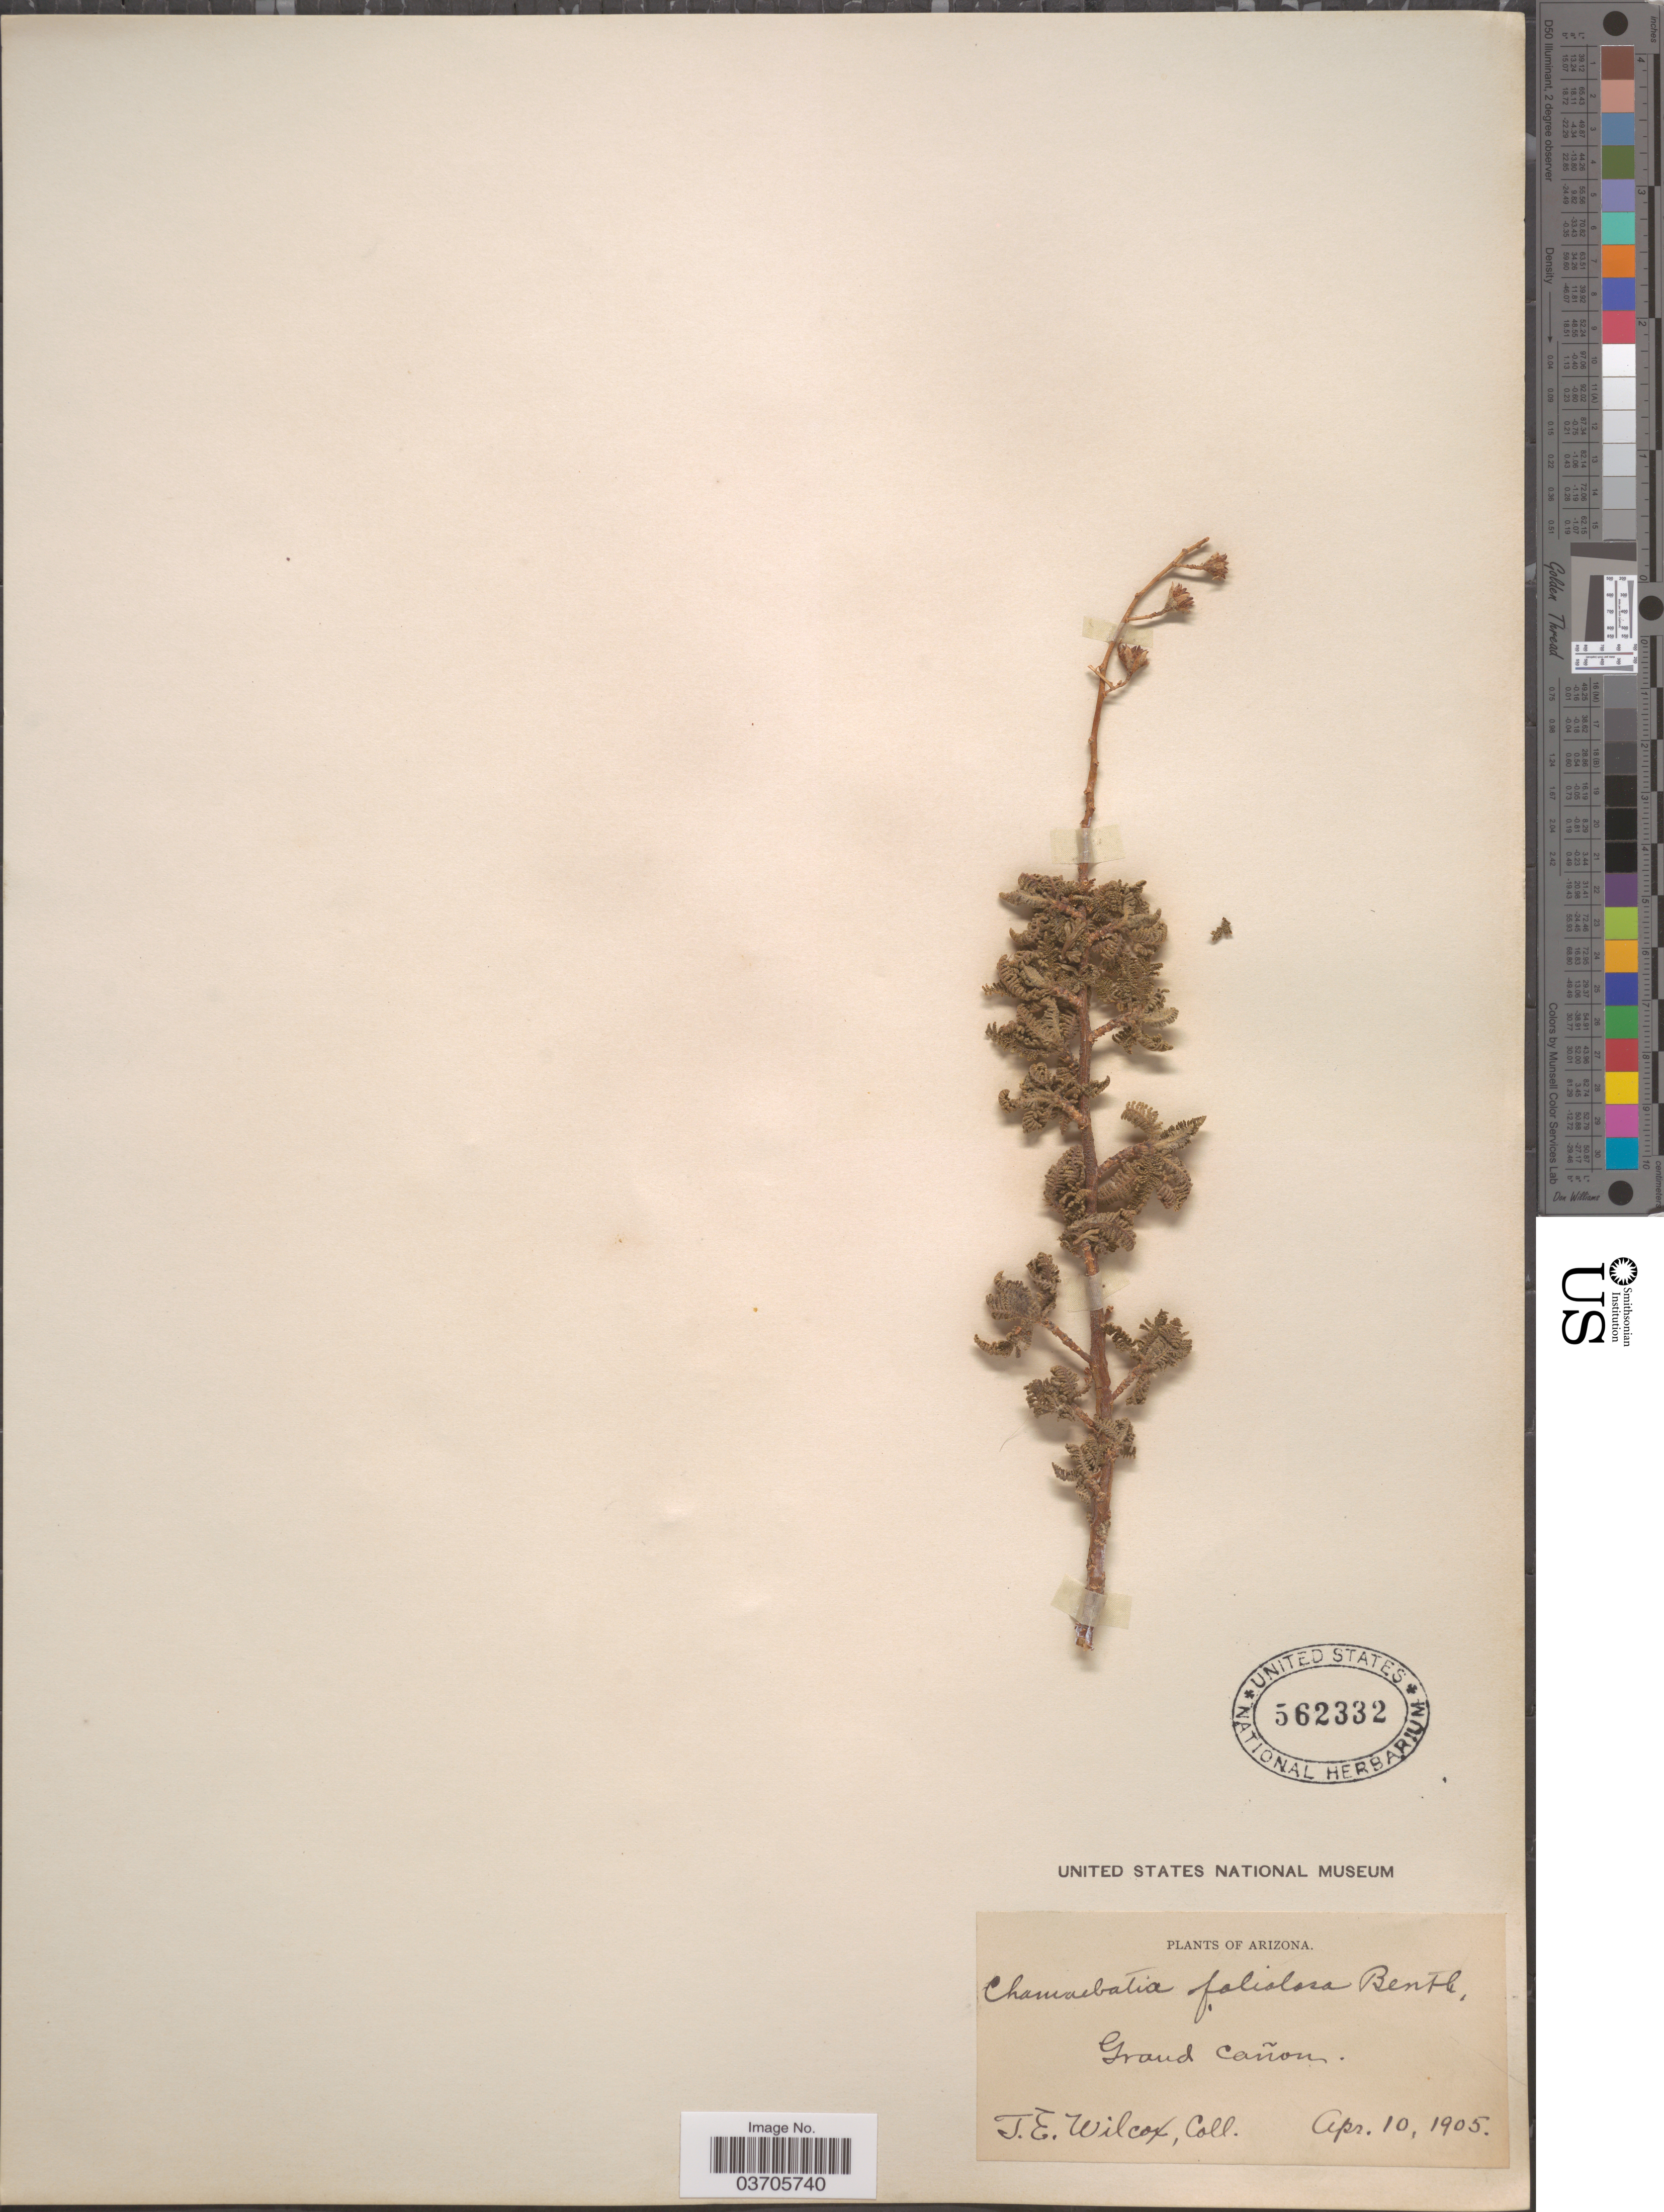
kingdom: Plantae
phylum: Tracheophyta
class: Magnoliopsida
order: Rosales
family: Rosaceae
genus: Chamaebatia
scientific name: Chamaebatia foliolosa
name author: Benth.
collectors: T. E. Wilcox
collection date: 1905-04-10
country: United States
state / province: Arizona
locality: Grand Cañon.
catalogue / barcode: US 562332